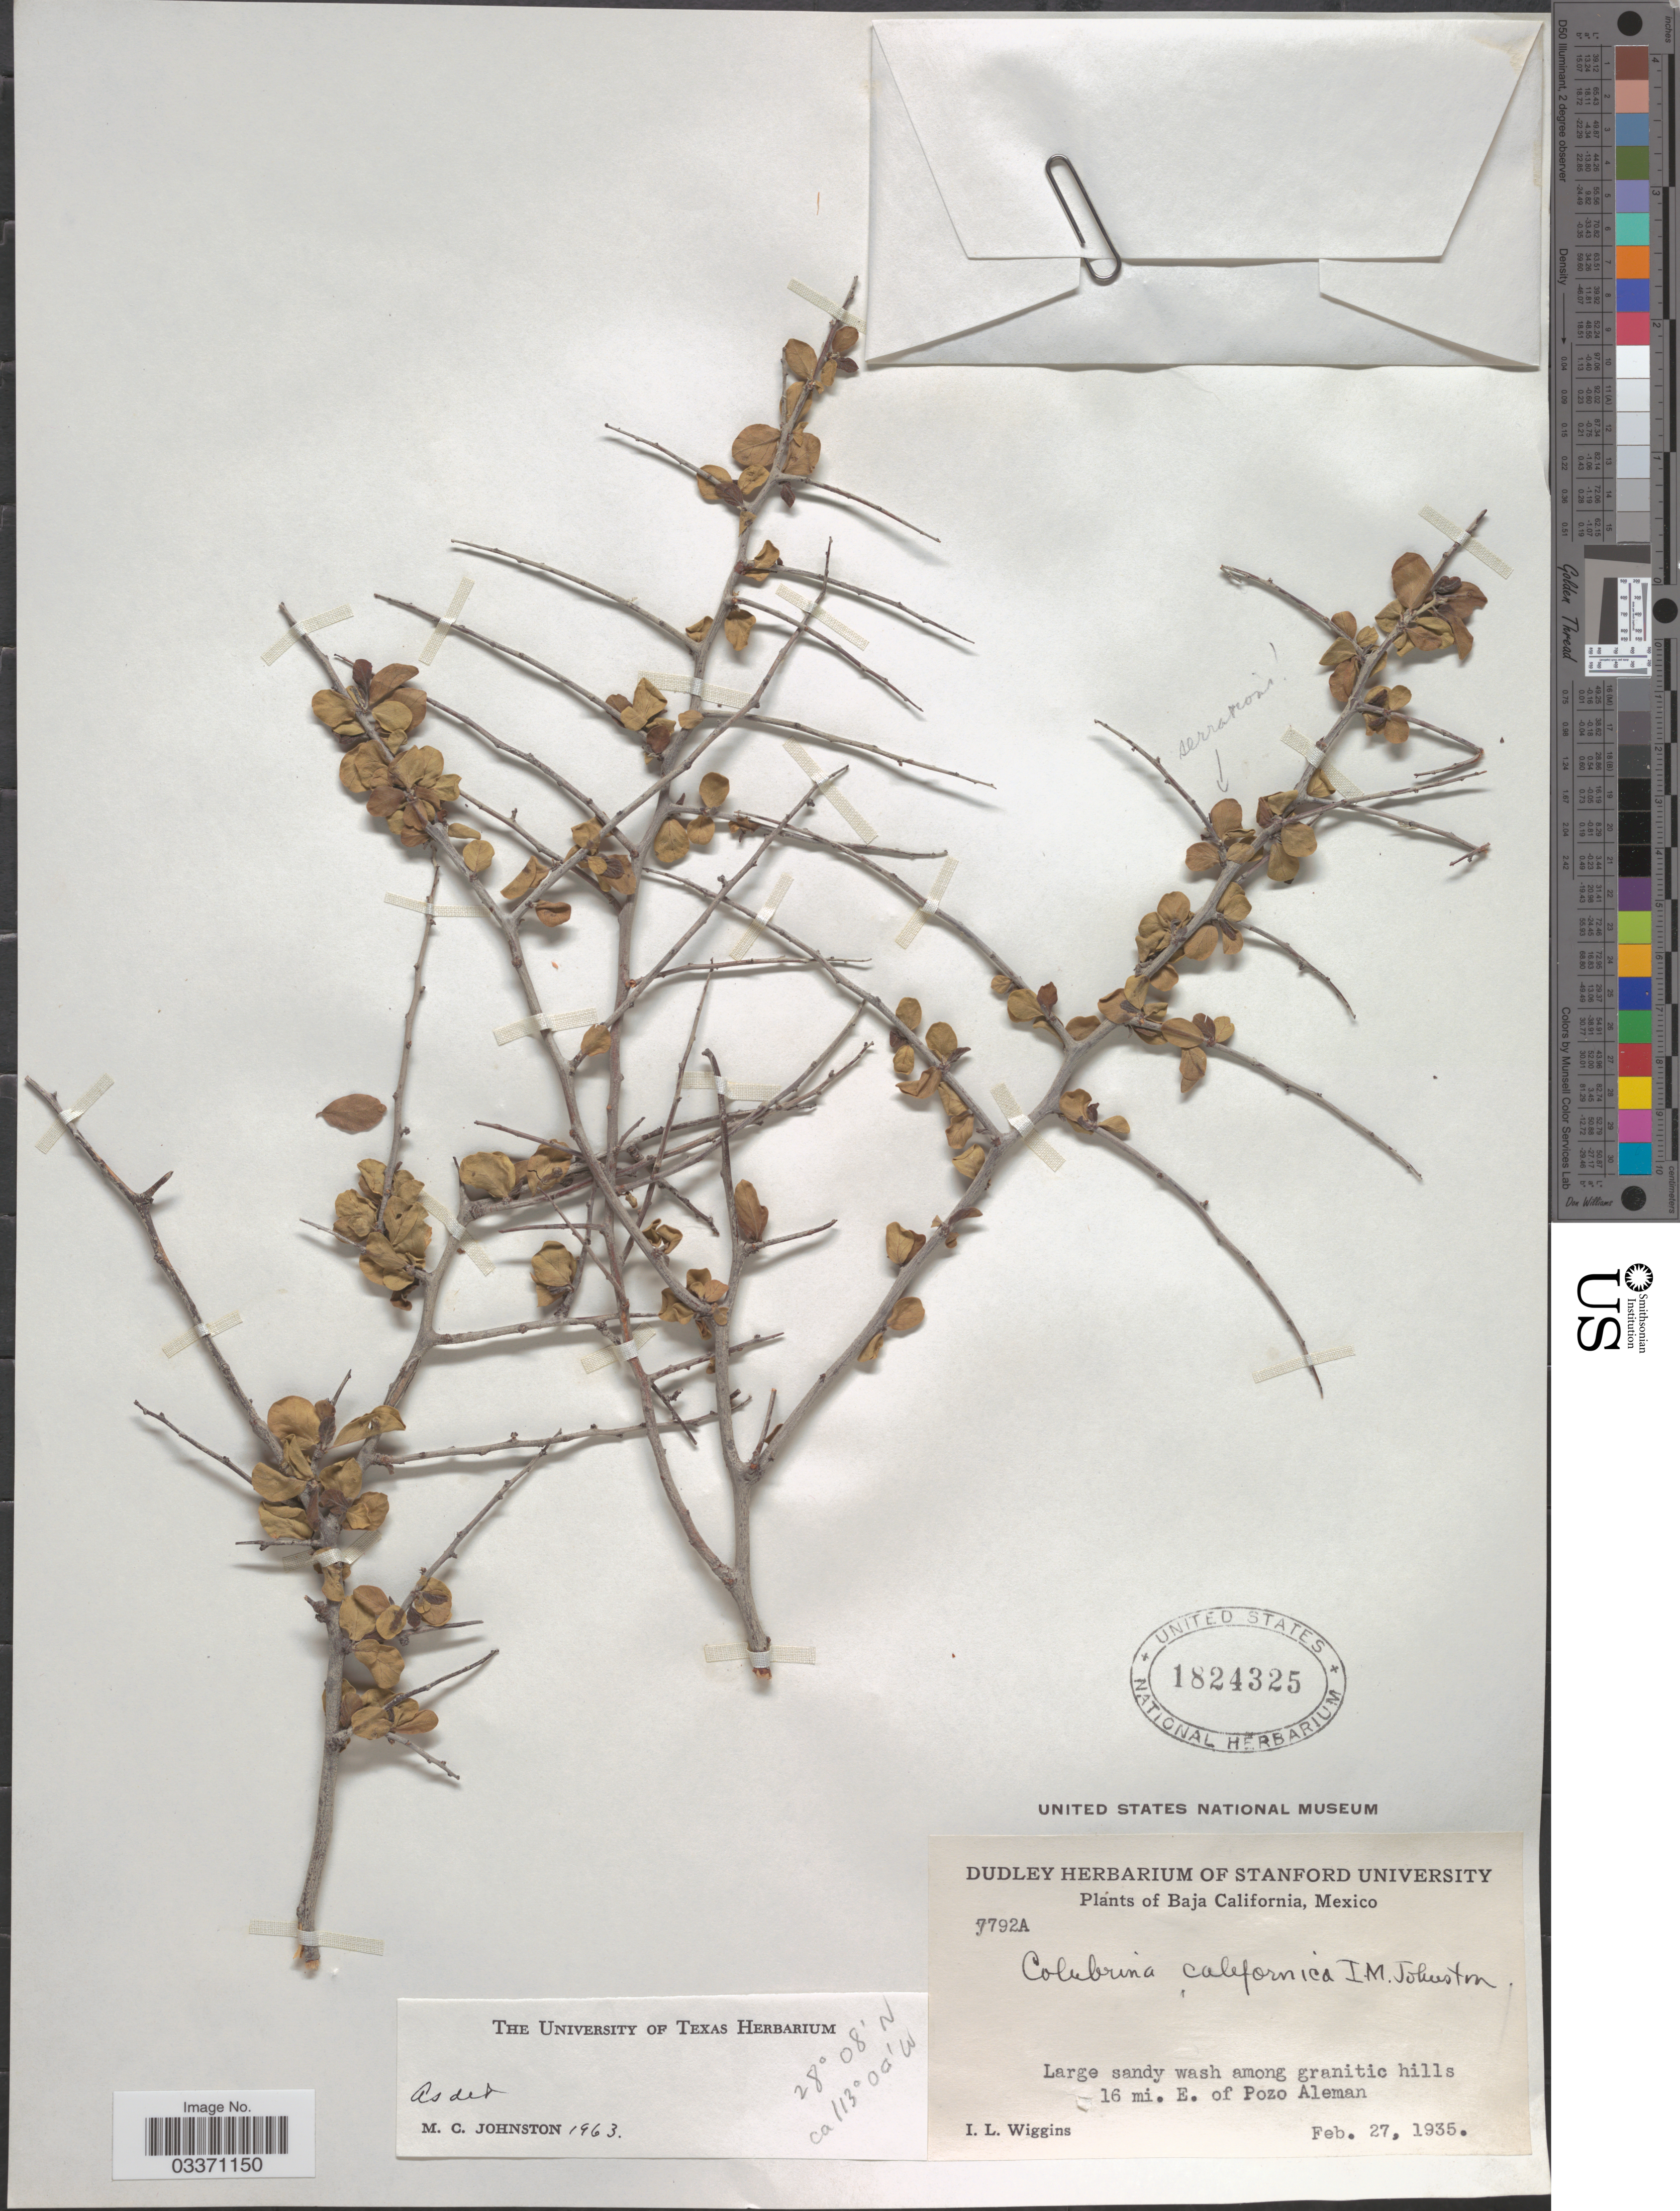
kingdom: Plantae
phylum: Tracheophyta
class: Magnoliopsida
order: Rosales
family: Rhamnaceae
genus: Colubrina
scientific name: Colubrina californica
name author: I.M. Johnst.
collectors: I. L. Wiggins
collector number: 7792A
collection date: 1935-02-27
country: Mexico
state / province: Baja California Norte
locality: Large sandy wash among granitic hills 16 mi. E. of Pozo Aleman.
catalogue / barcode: US 1824325